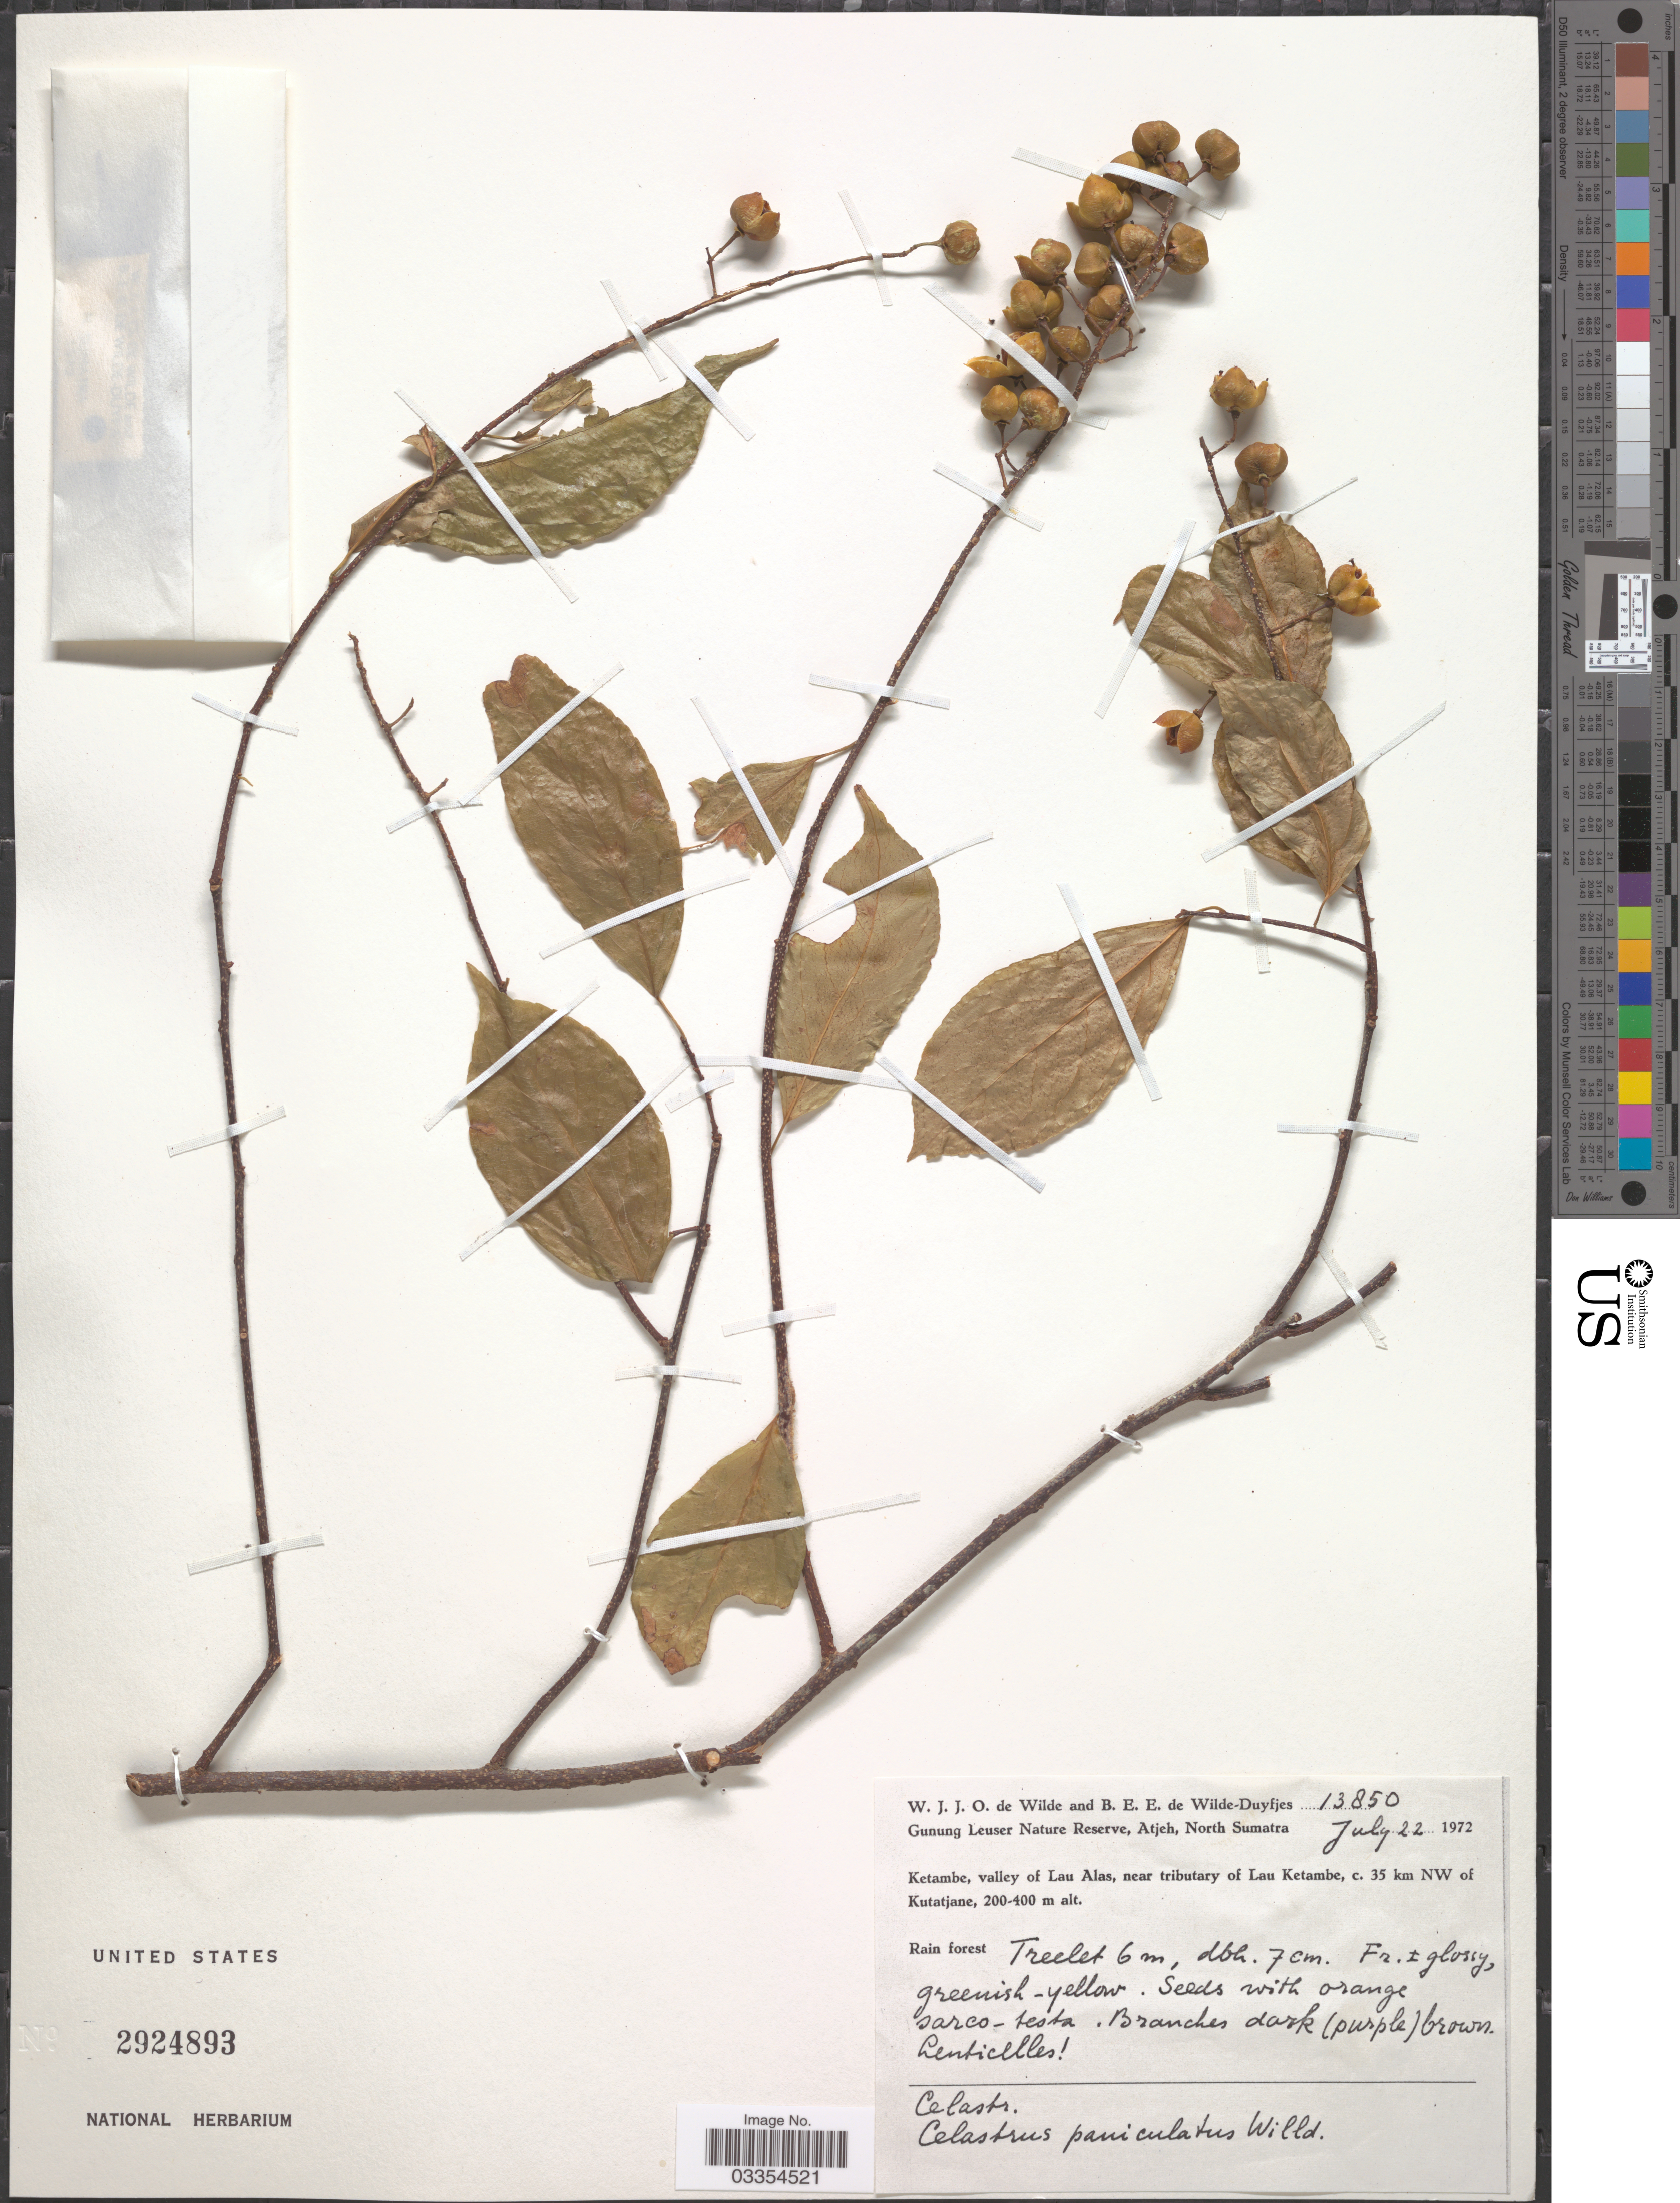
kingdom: Plantae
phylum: Tracheophyta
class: Magnoliopsida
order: Celastrales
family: Celastraceae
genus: Celastrus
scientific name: Celastrus paniculatus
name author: Willd.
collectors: W. J. de Wilde & B. E. de Wilde-Duyfjes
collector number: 13850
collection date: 1972-07-22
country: Indonesia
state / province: Sumatra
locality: Gunung Leuser Nature Reserve, Atjeh, North Sumatra ,Ketambe, valley of Lau Alas, near tributary of Lau Ketambe, c. 35 km NW of Kutatjane.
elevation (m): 200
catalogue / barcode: US 2924893